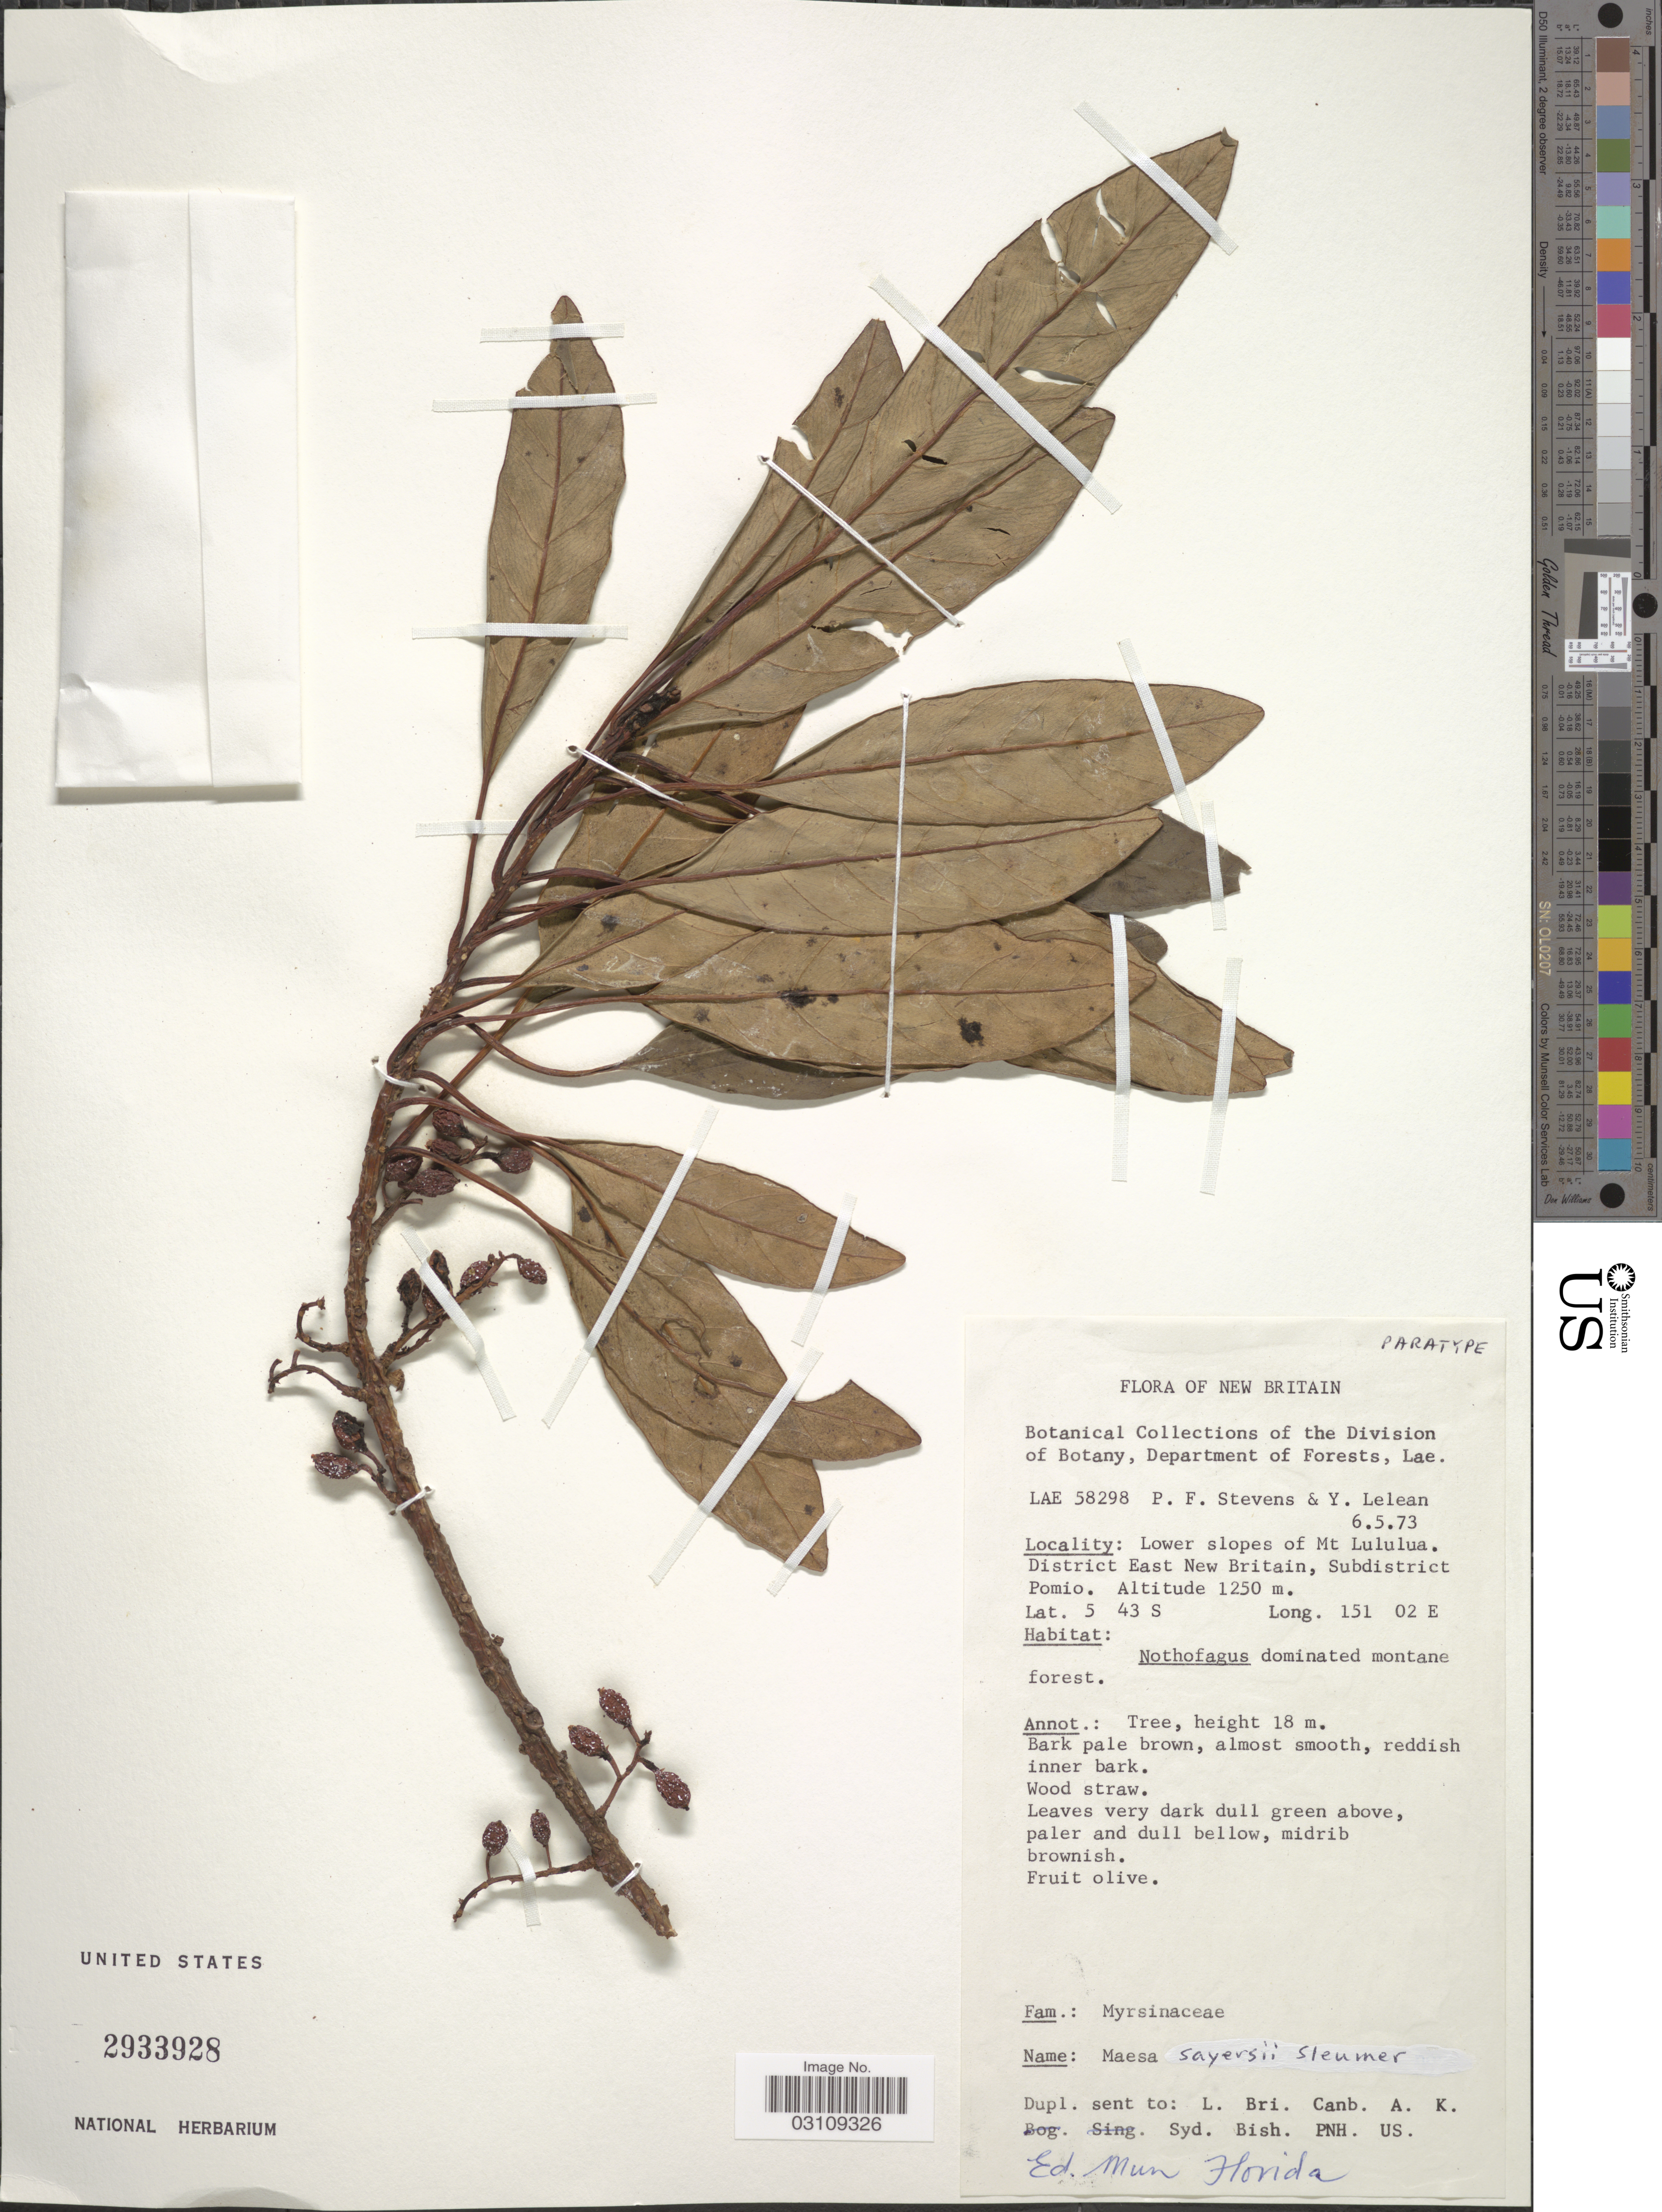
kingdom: Plantae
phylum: Tracheophyta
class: Magnoliopsida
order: Ericales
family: Primulaceae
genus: Maesa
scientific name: Maesa sayersii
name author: Sleumer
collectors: P. F. Stevens & Y. Lelean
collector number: LAE 58298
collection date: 1973-05-06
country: Papua New Guinea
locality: New Britain. Lower slopes of Mt Lululua. District East New Britain, Subdistrict Pomio.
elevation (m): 1250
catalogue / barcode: US 2933928